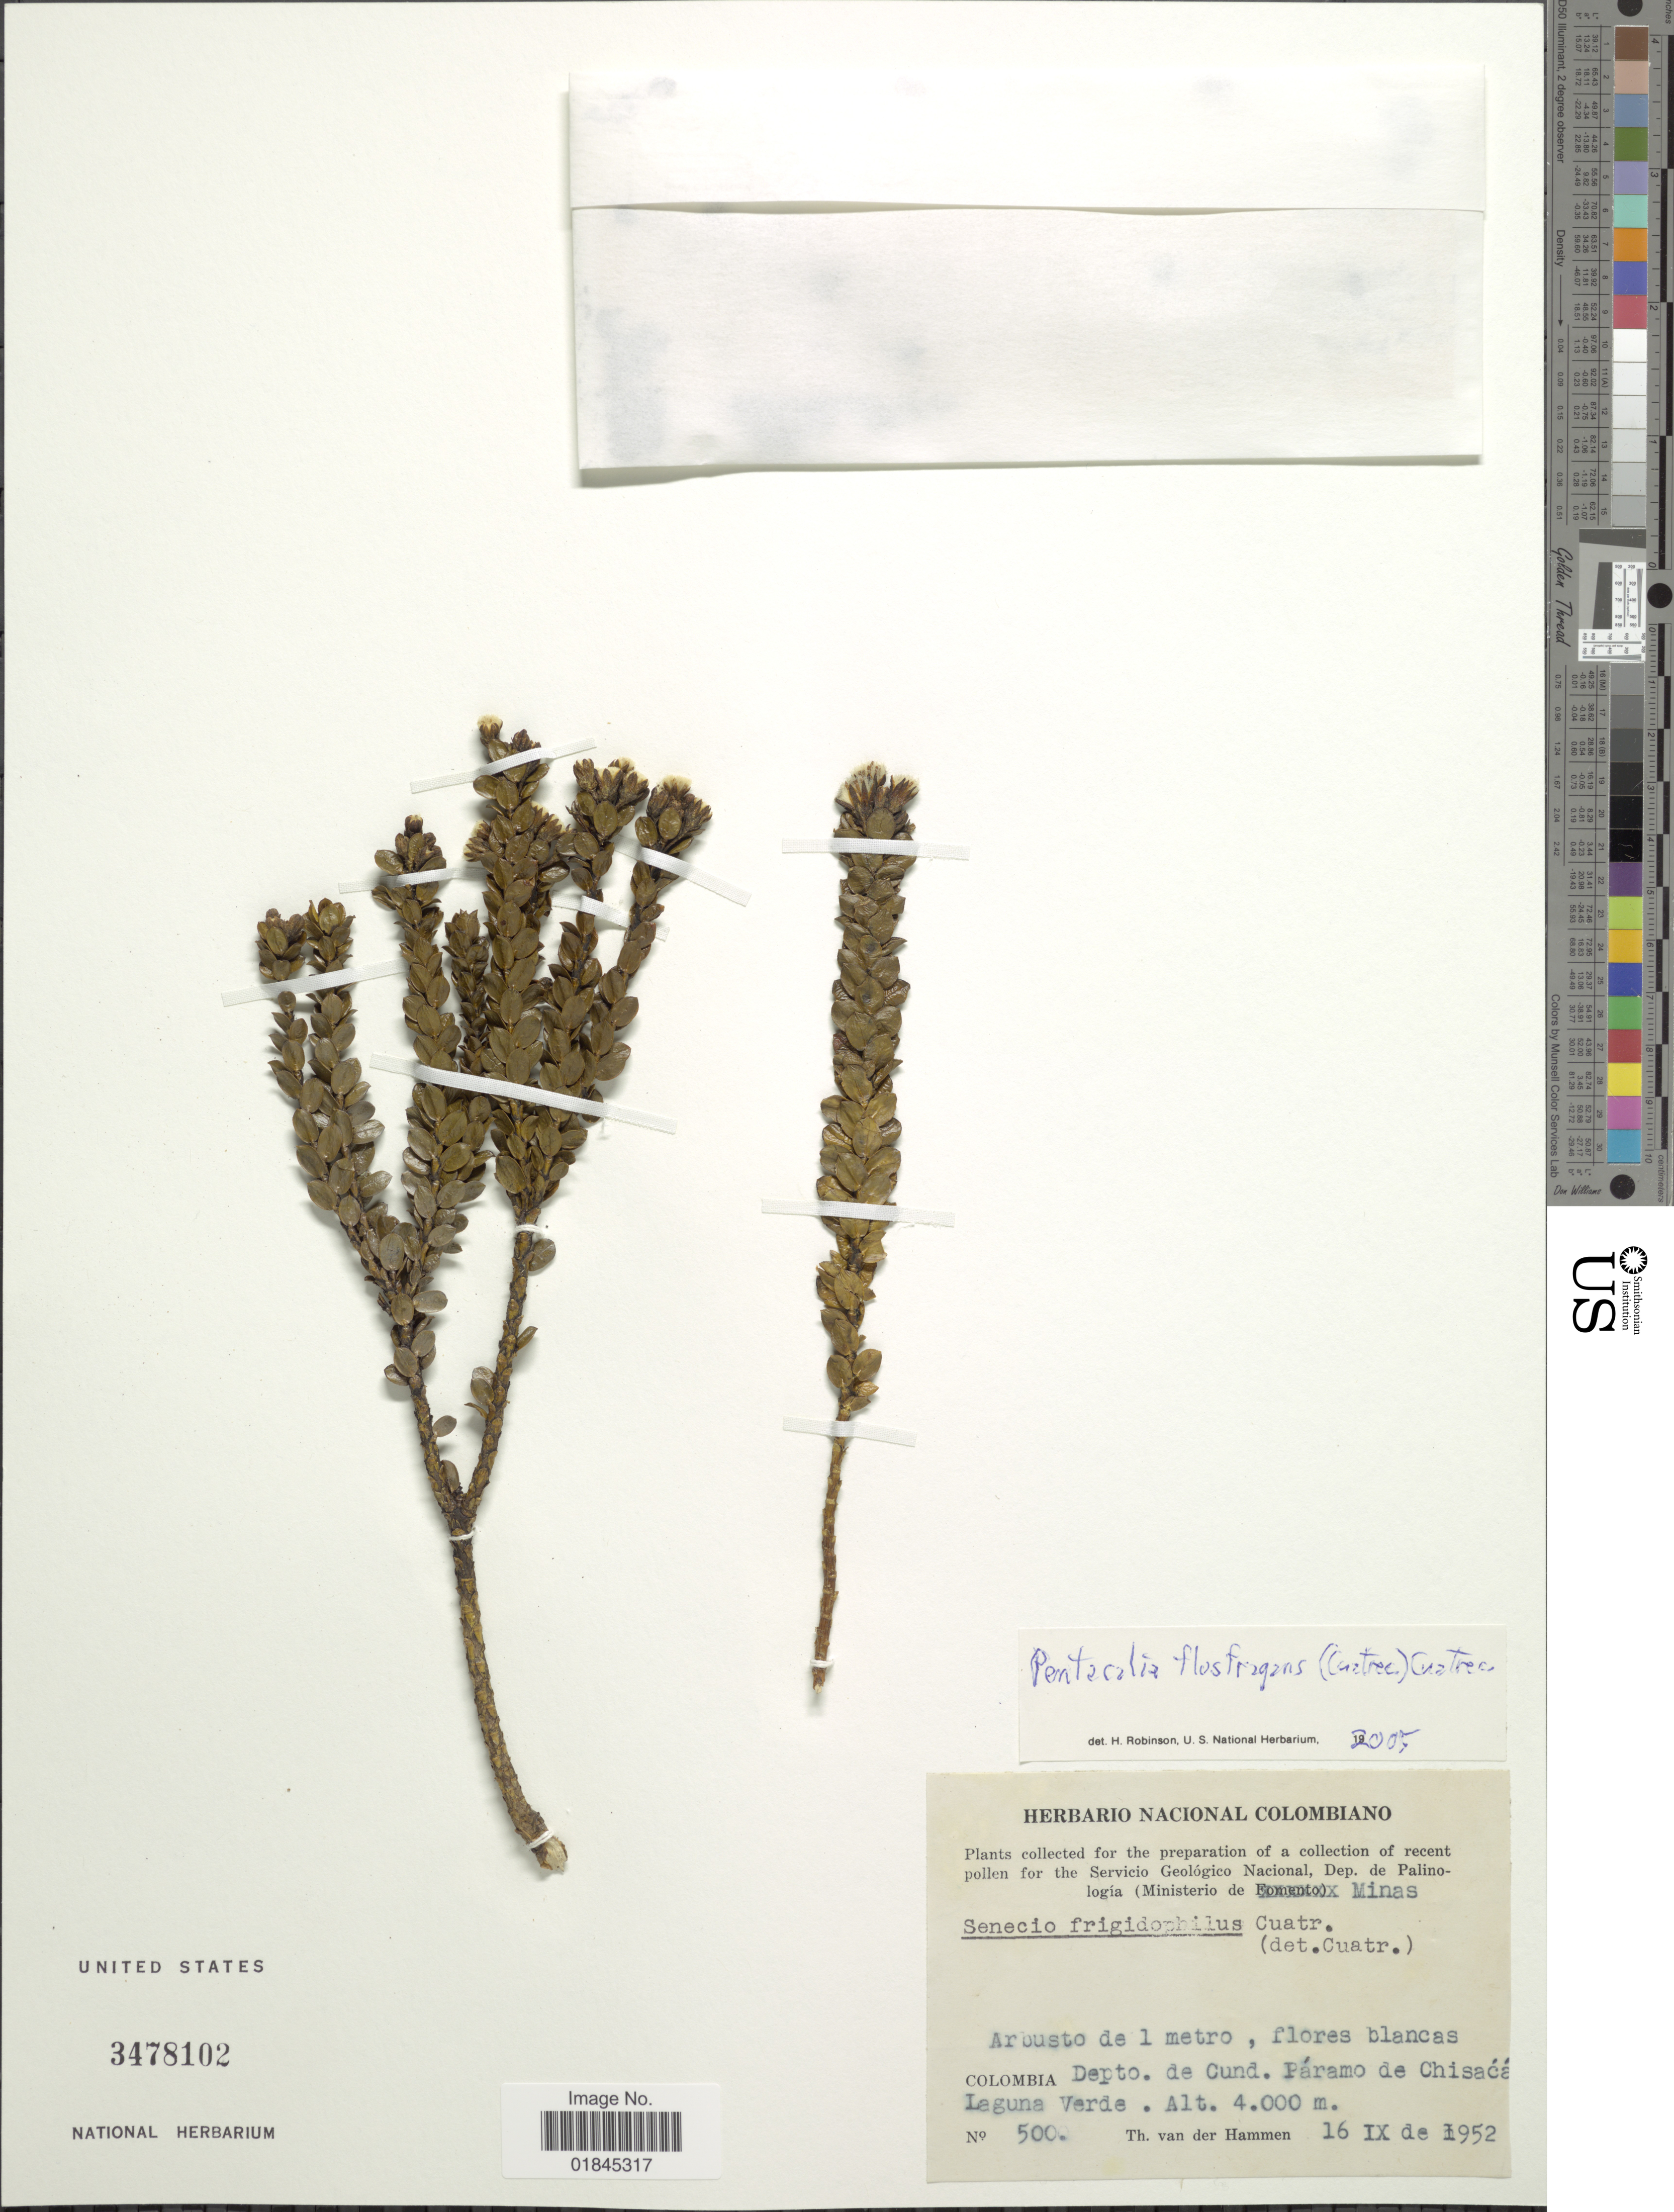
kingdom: Plantae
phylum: Tracheophyta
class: Magnoliopsida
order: Asterales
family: Asteraceae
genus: Pentacalia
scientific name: Pentacalia flosfragrans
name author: (Cuatrec.) Cuatrec.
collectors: T. Hammen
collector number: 500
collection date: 1952-09-16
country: Colombia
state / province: Cundinamarca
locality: Dept. de Cund. Páramo de Chisacá. Laguna Verde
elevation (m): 4000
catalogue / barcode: US 3478102